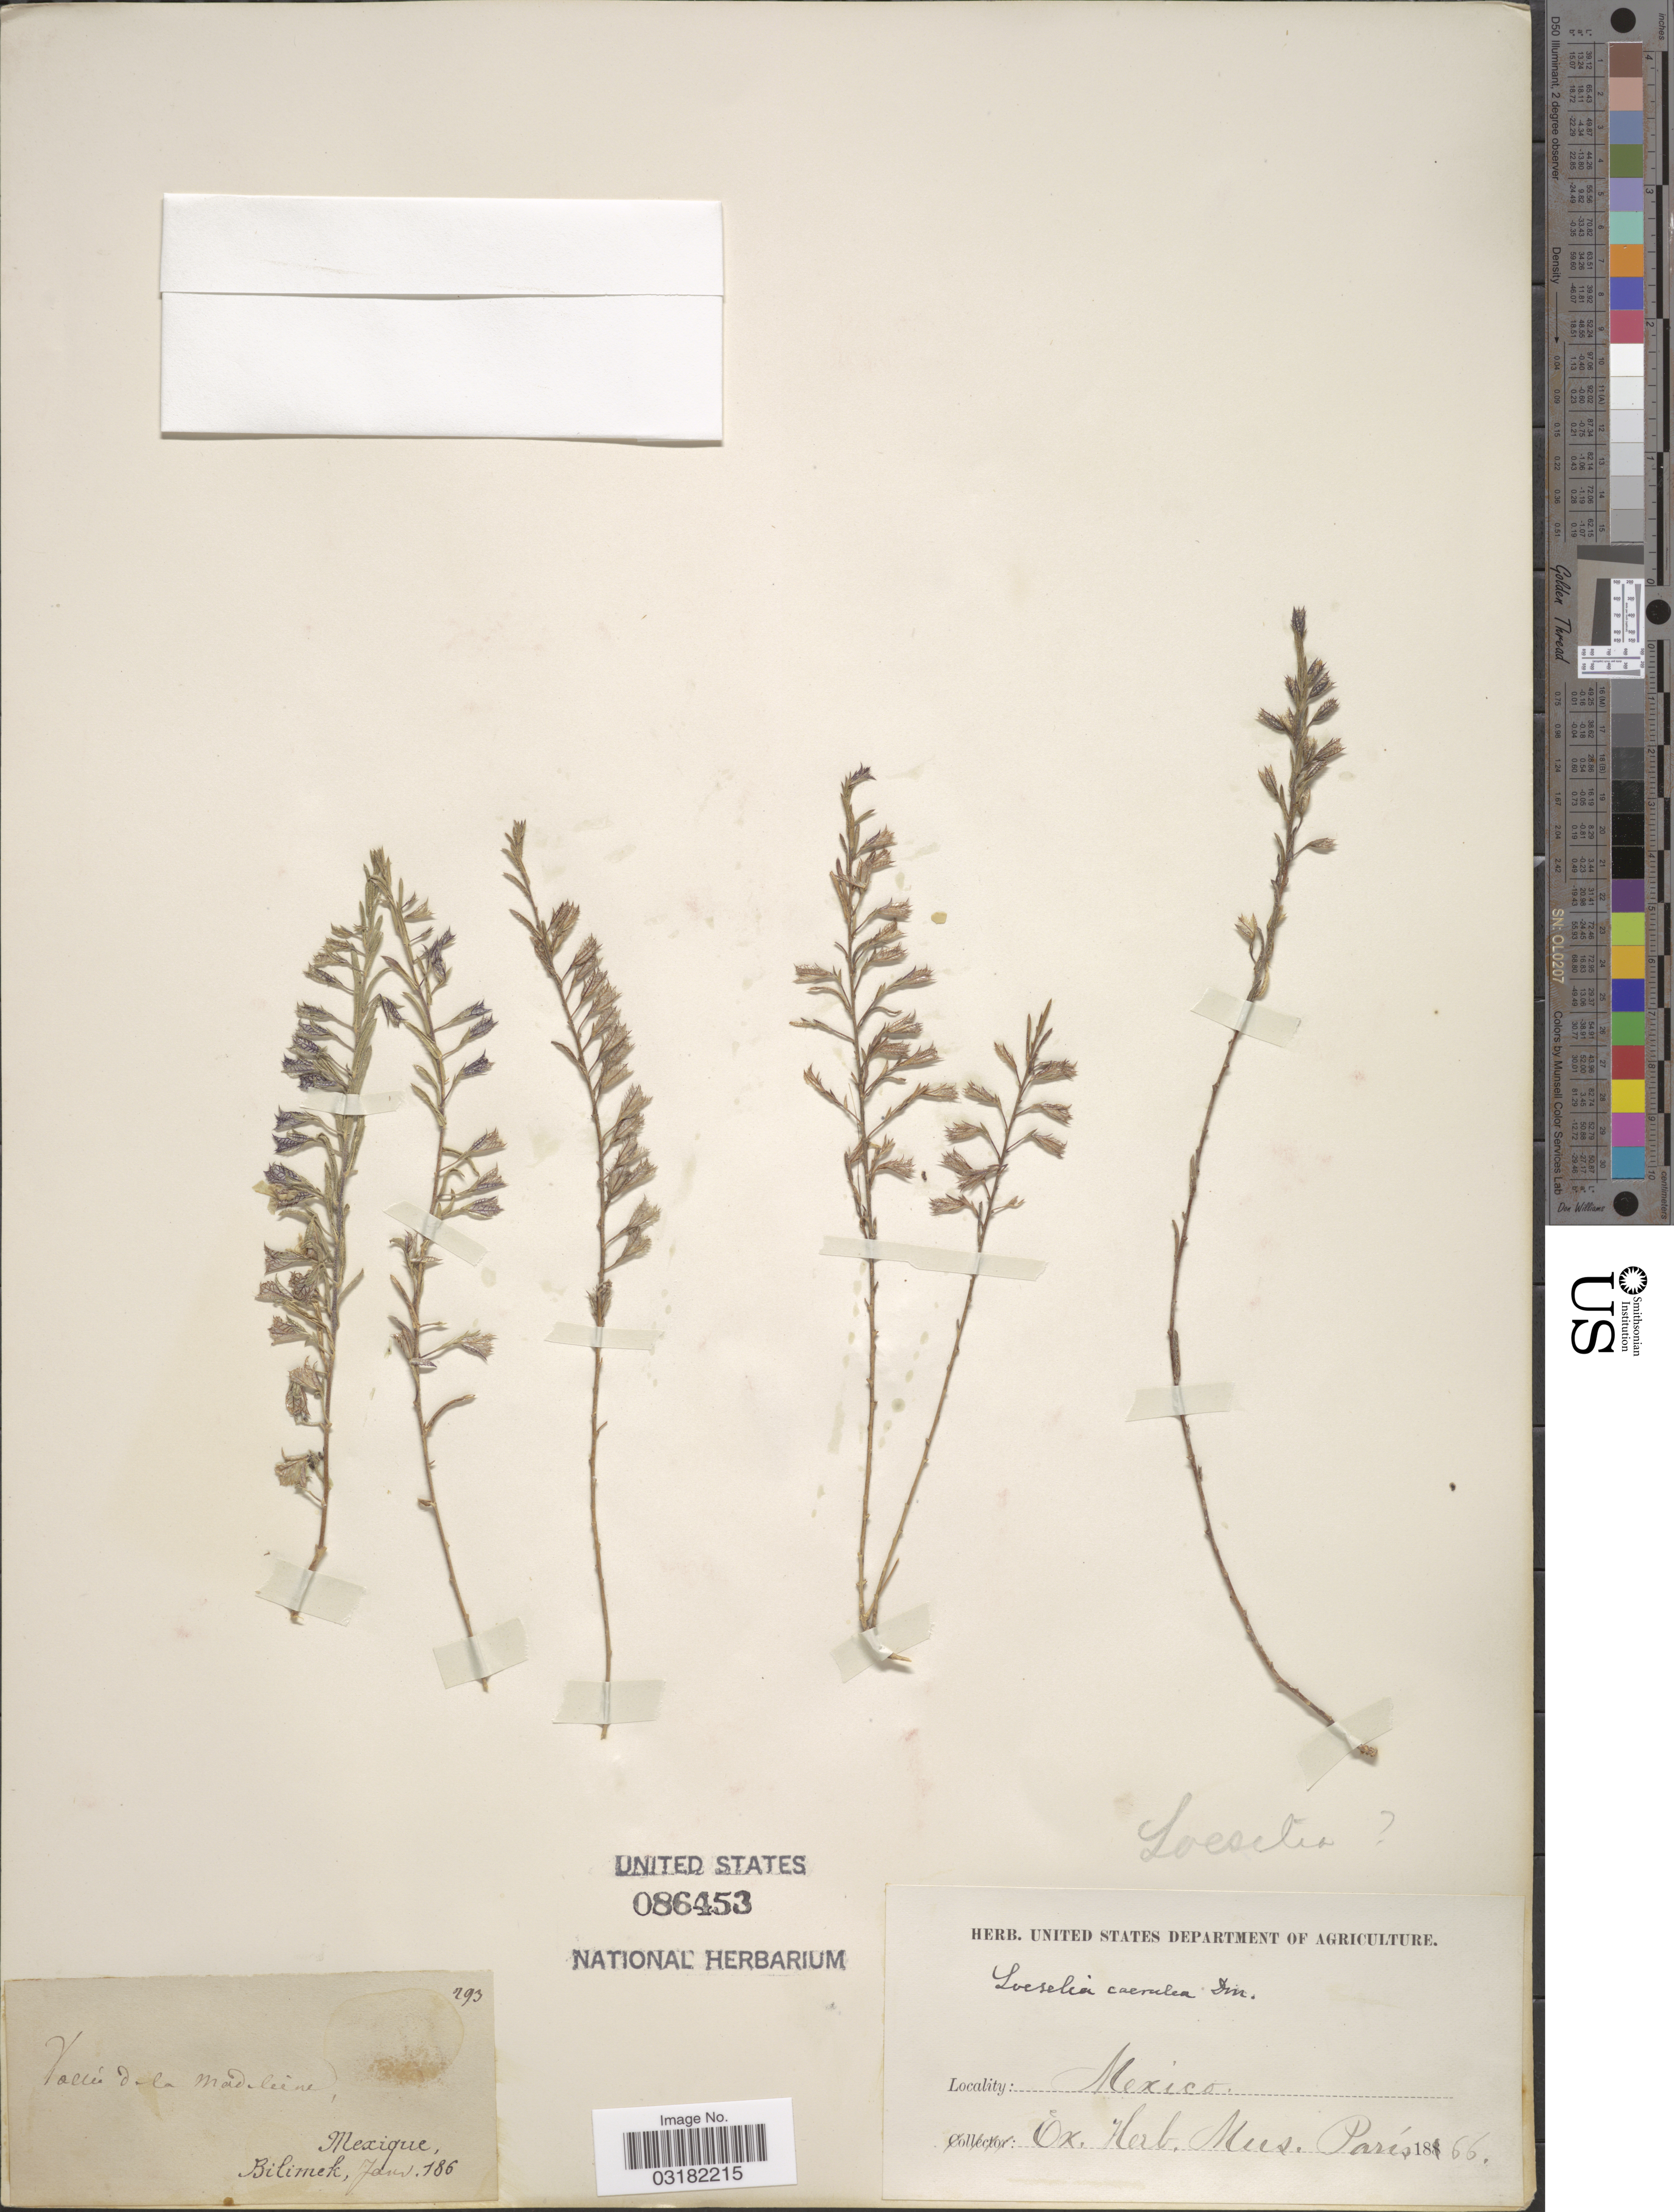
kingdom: Plantae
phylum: Tracheophyta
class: Magnoliopsida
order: Ericales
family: Polemoniaceae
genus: Loeselia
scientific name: Loeselia caerulea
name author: (Cav.) G. Don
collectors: -. Bilimek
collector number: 293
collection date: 1866-01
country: Mexico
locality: Valleé de la Madeleine.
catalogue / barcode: US 86453